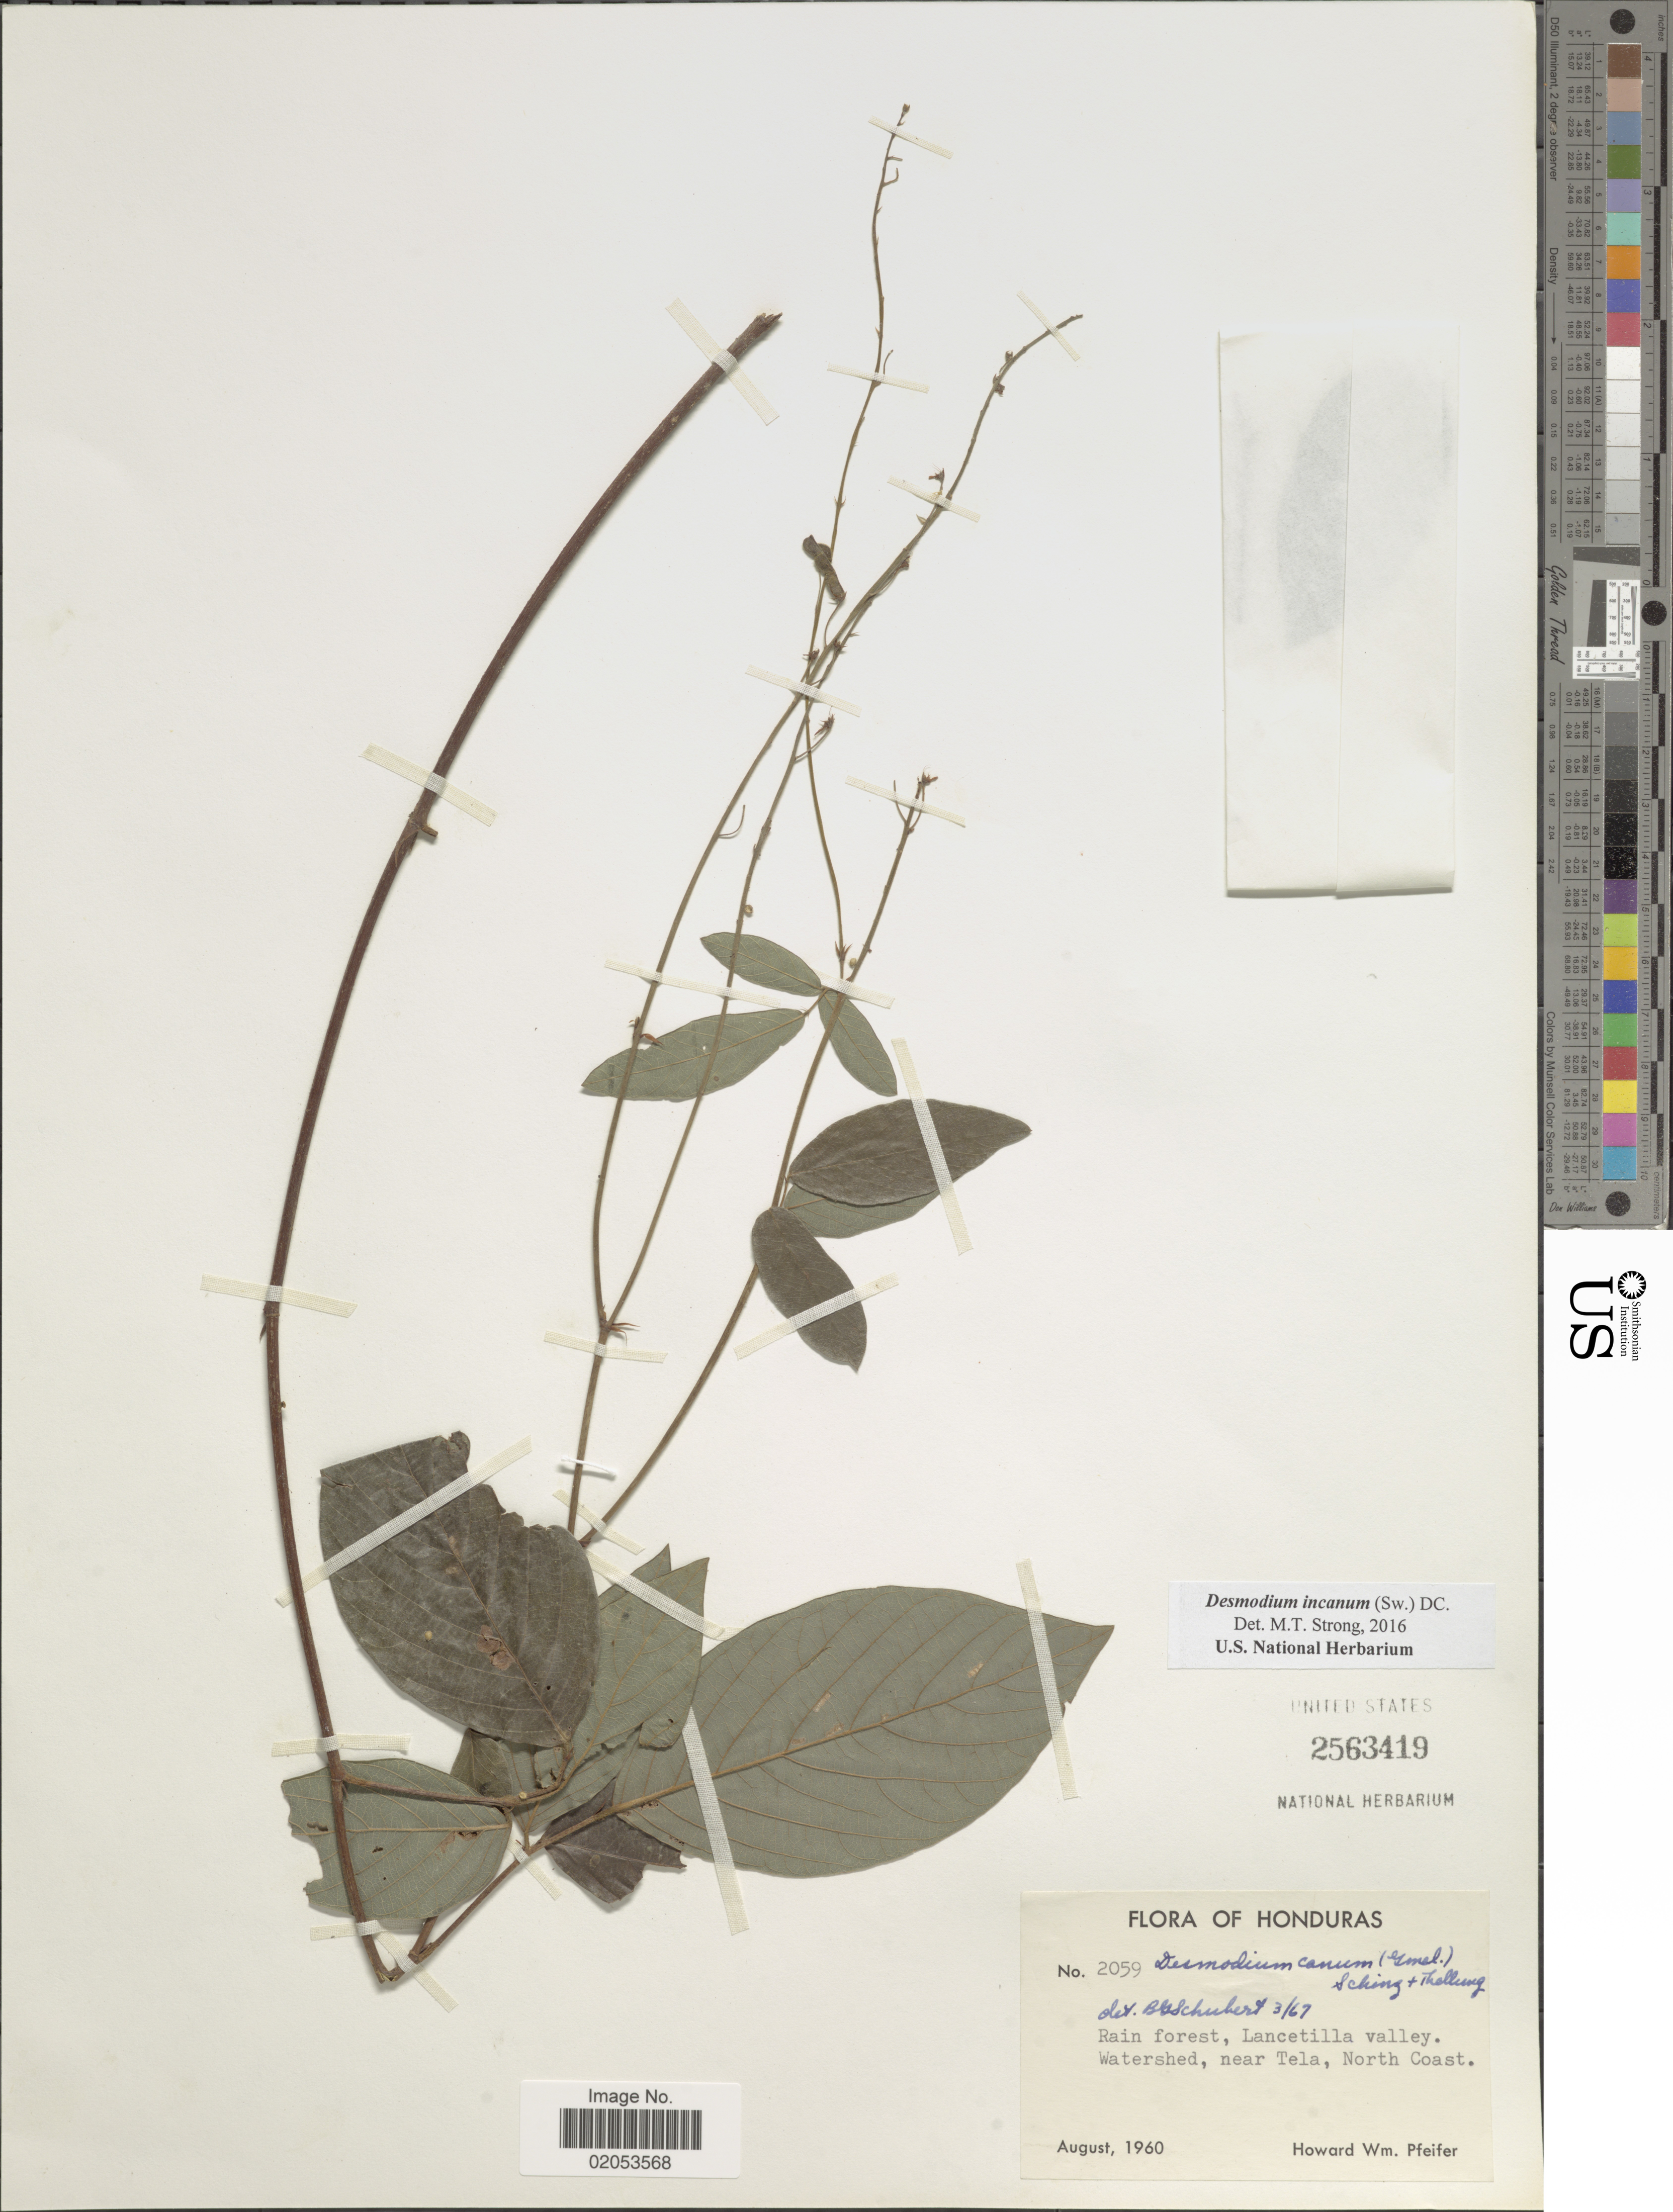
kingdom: Plantae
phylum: Tracheophyta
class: Magnoliopsida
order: Fabales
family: Fabaceae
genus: Desmodium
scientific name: Desmodium incanum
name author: (Sw.) DC.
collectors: H. W. Pfeifer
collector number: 2059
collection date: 1960-08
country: Honduras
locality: Rain forest, Lancetilla valley. Watershed, near Tela, North Coast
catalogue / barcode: US 2563419